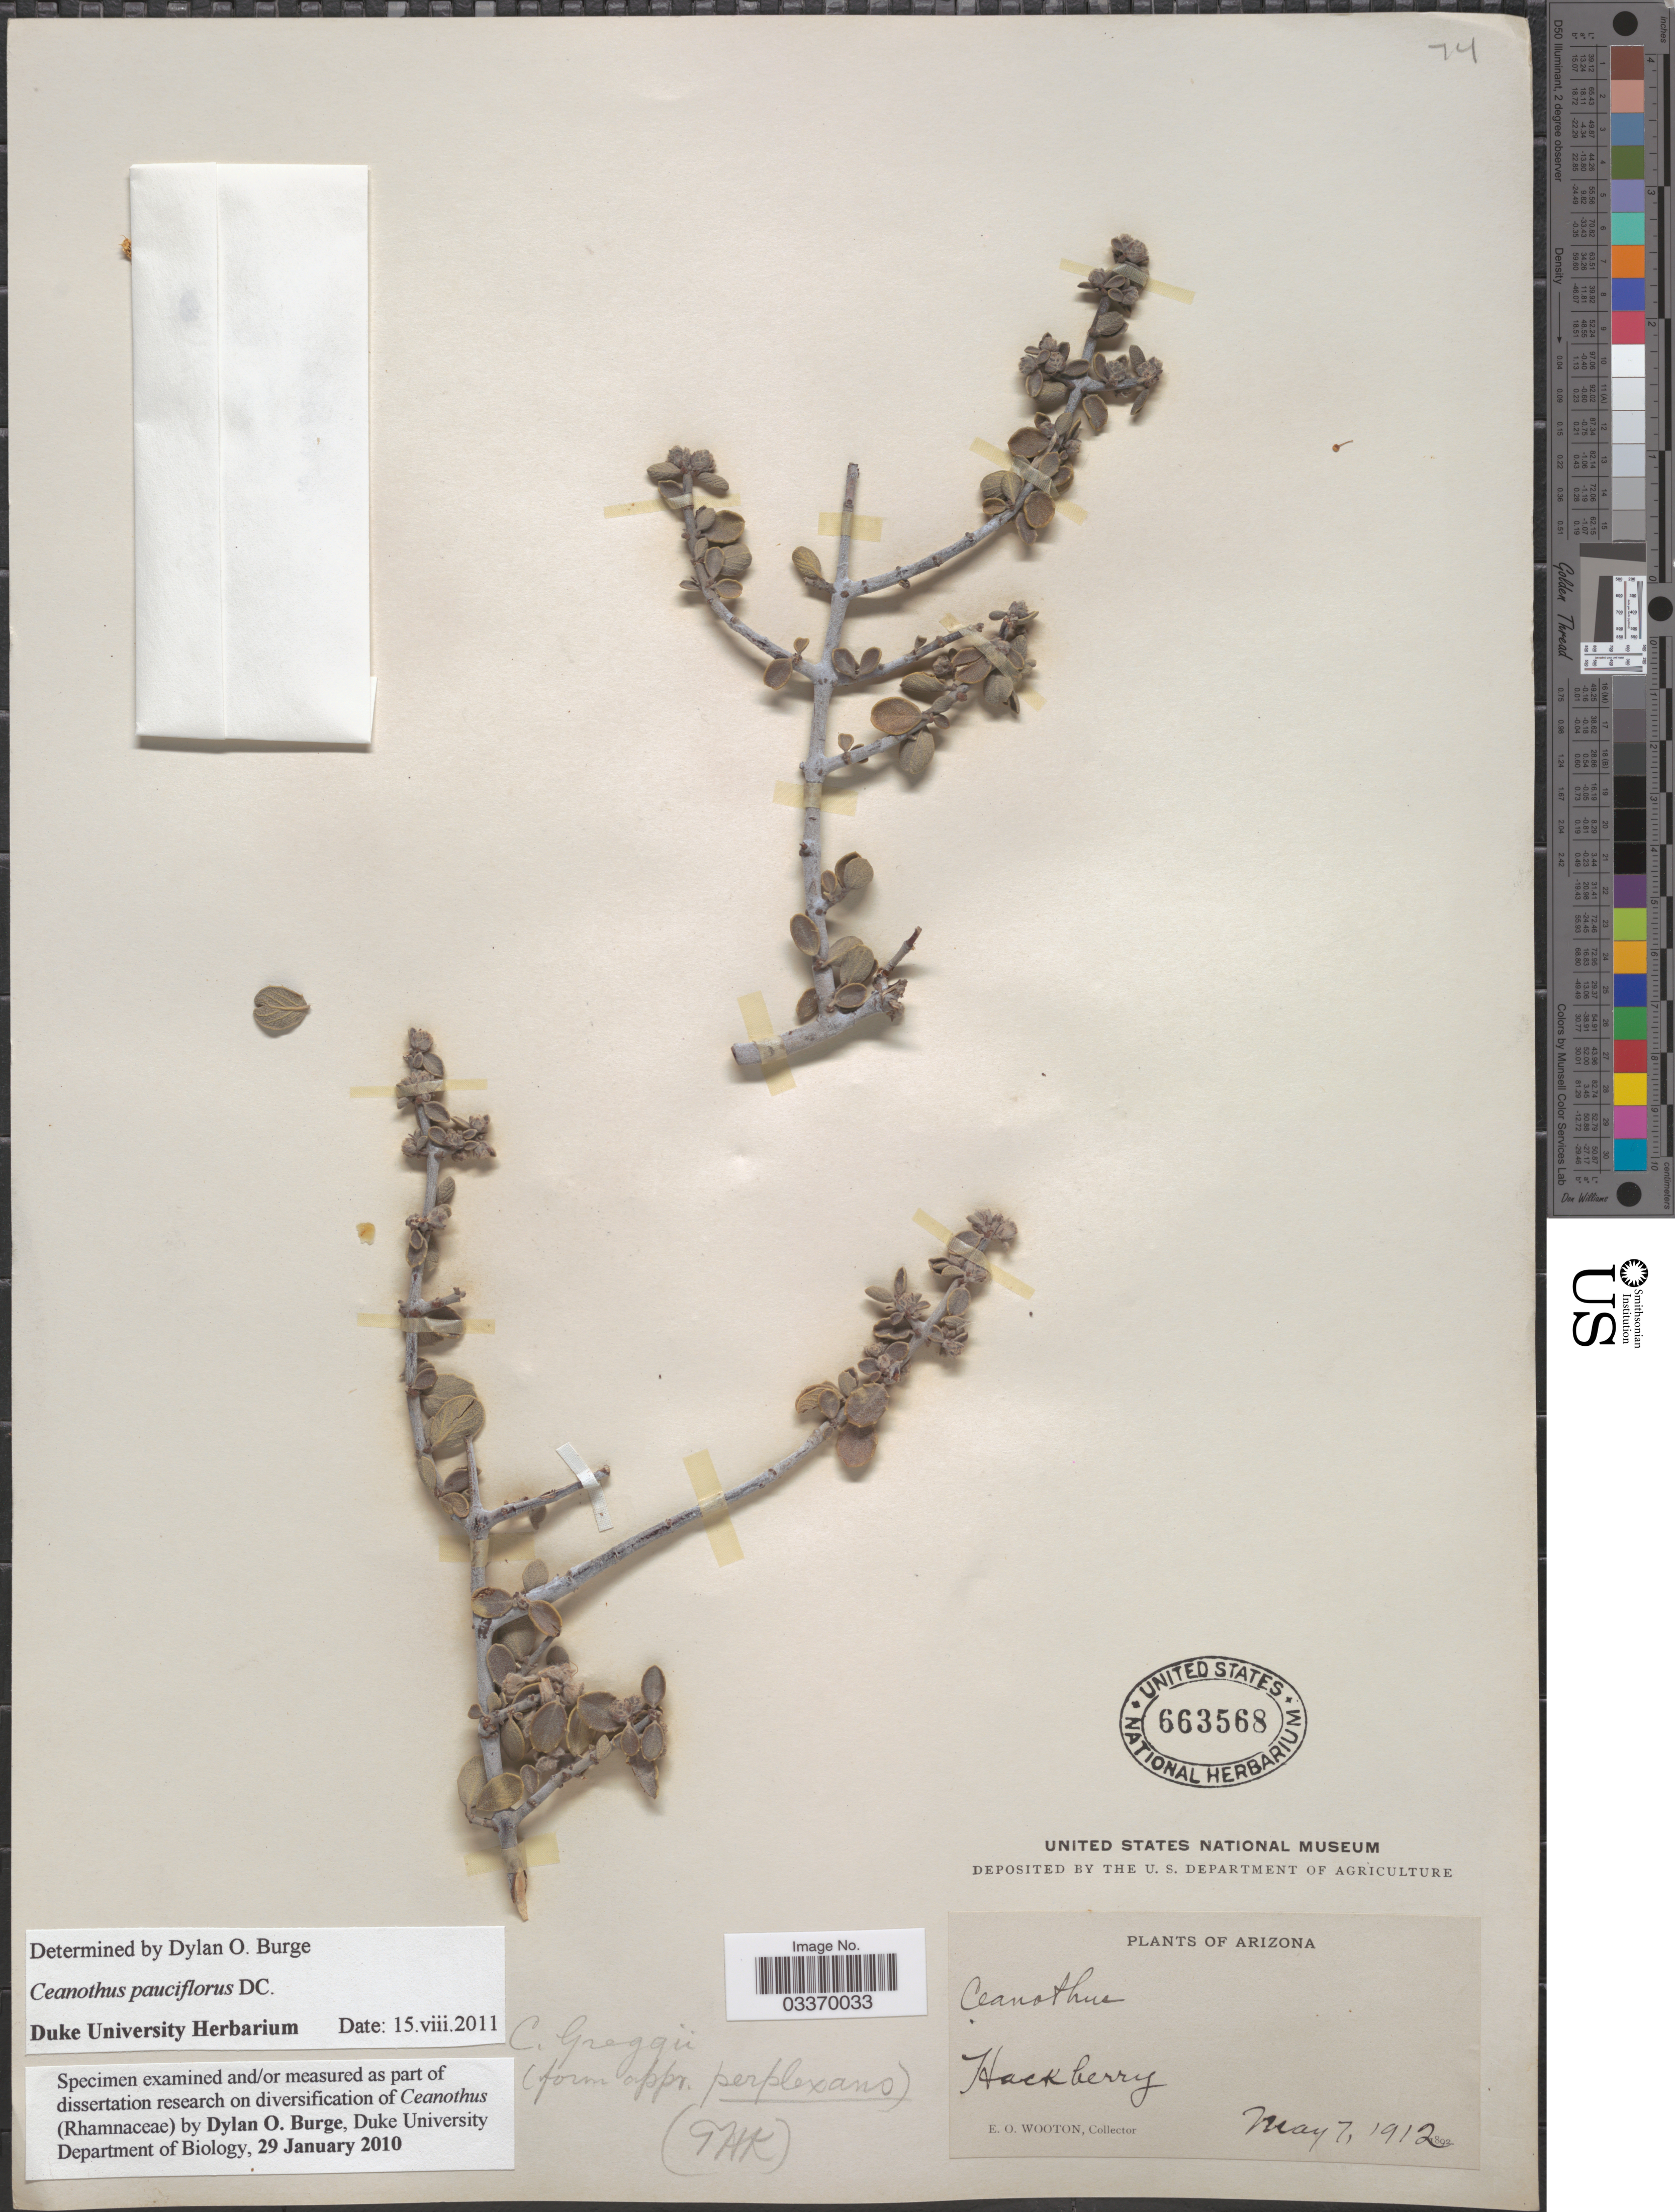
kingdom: Plantae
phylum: Tracheophyta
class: Magnoliopsida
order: Rosales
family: Rhamnaceae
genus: Ceanothus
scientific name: Ceanothus pauciflorus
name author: DC.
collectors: E. O. Wooton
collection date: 1912-05-07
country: United States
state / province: Arizona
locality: Hackberry.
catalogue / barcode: US 663568